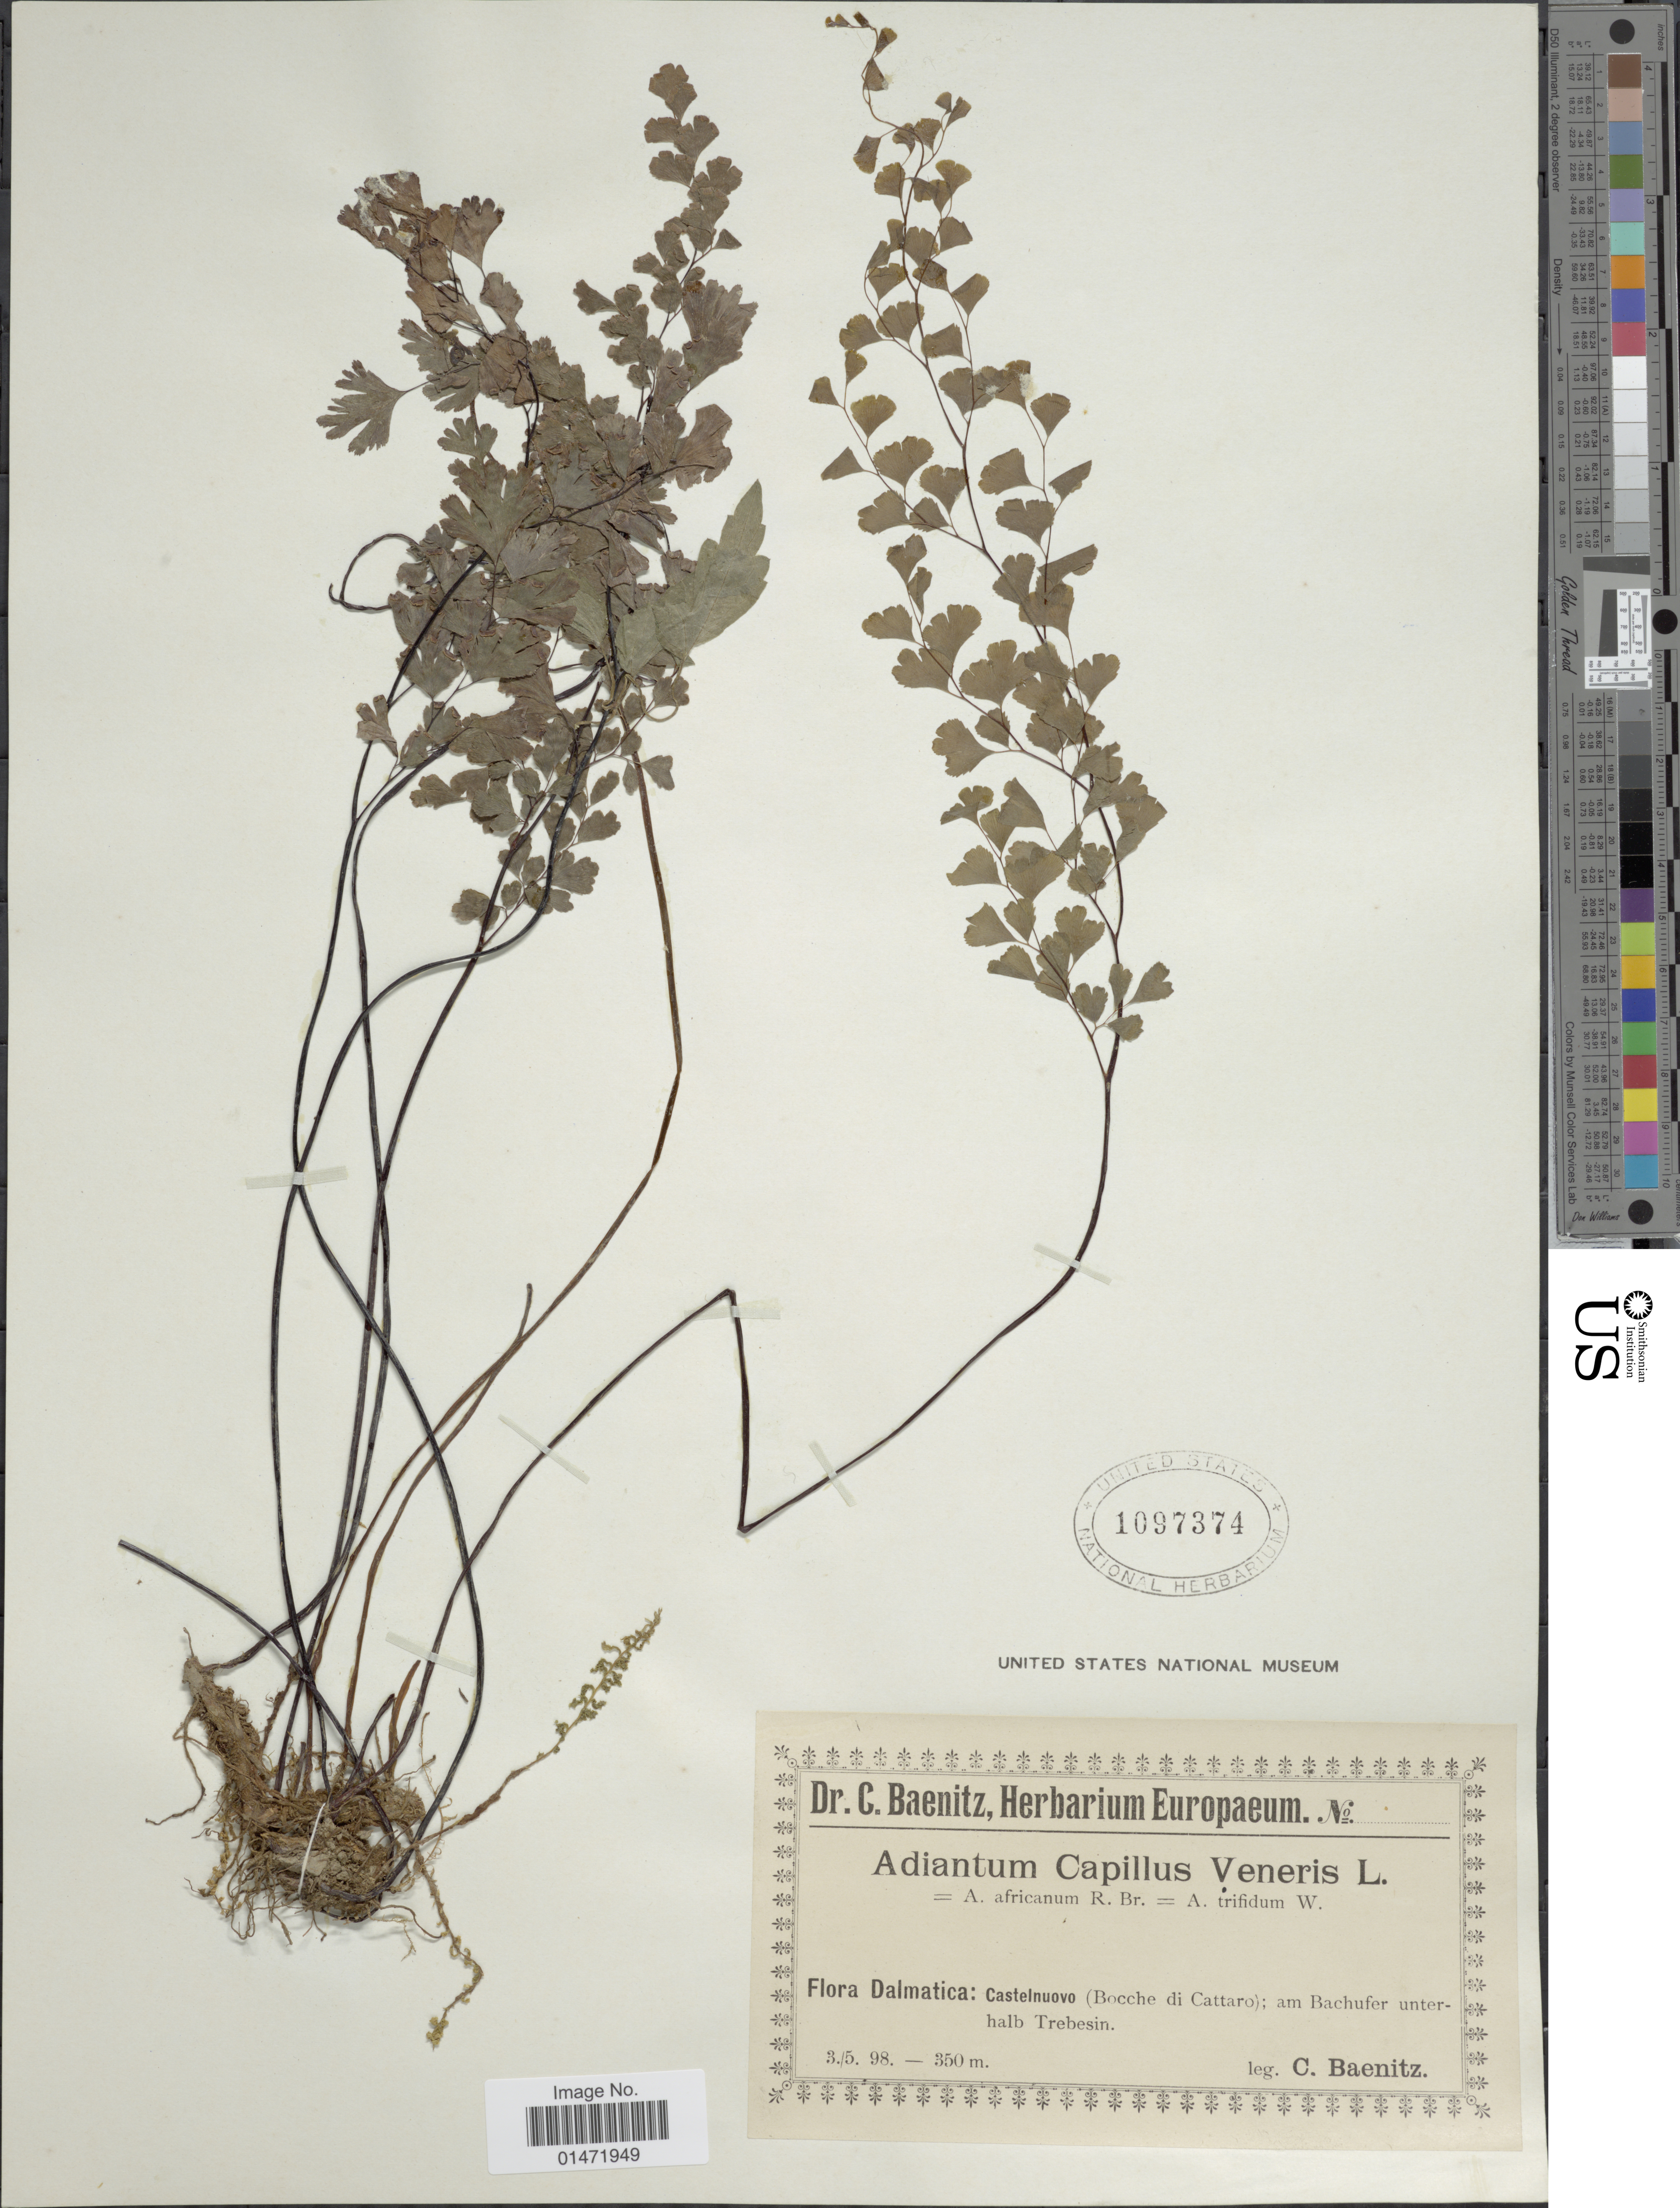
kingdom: Plantae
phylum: Tracheophyta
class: Polypodiopsida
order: Polypodiales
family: Pteridaceae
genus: Adiantum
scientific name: Adiantum capillus-veneris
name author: L.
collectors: C. G. Baenitz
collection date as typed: Transcribed d/m/y: 3/5/98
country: Montenegro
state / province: Herceg-Novi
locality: Flora Dalmatica: Castelnuovo (Bocche di Cattaro); am Bachufer unterhalb Trebesinj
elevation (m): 350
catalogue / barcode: US 1097374